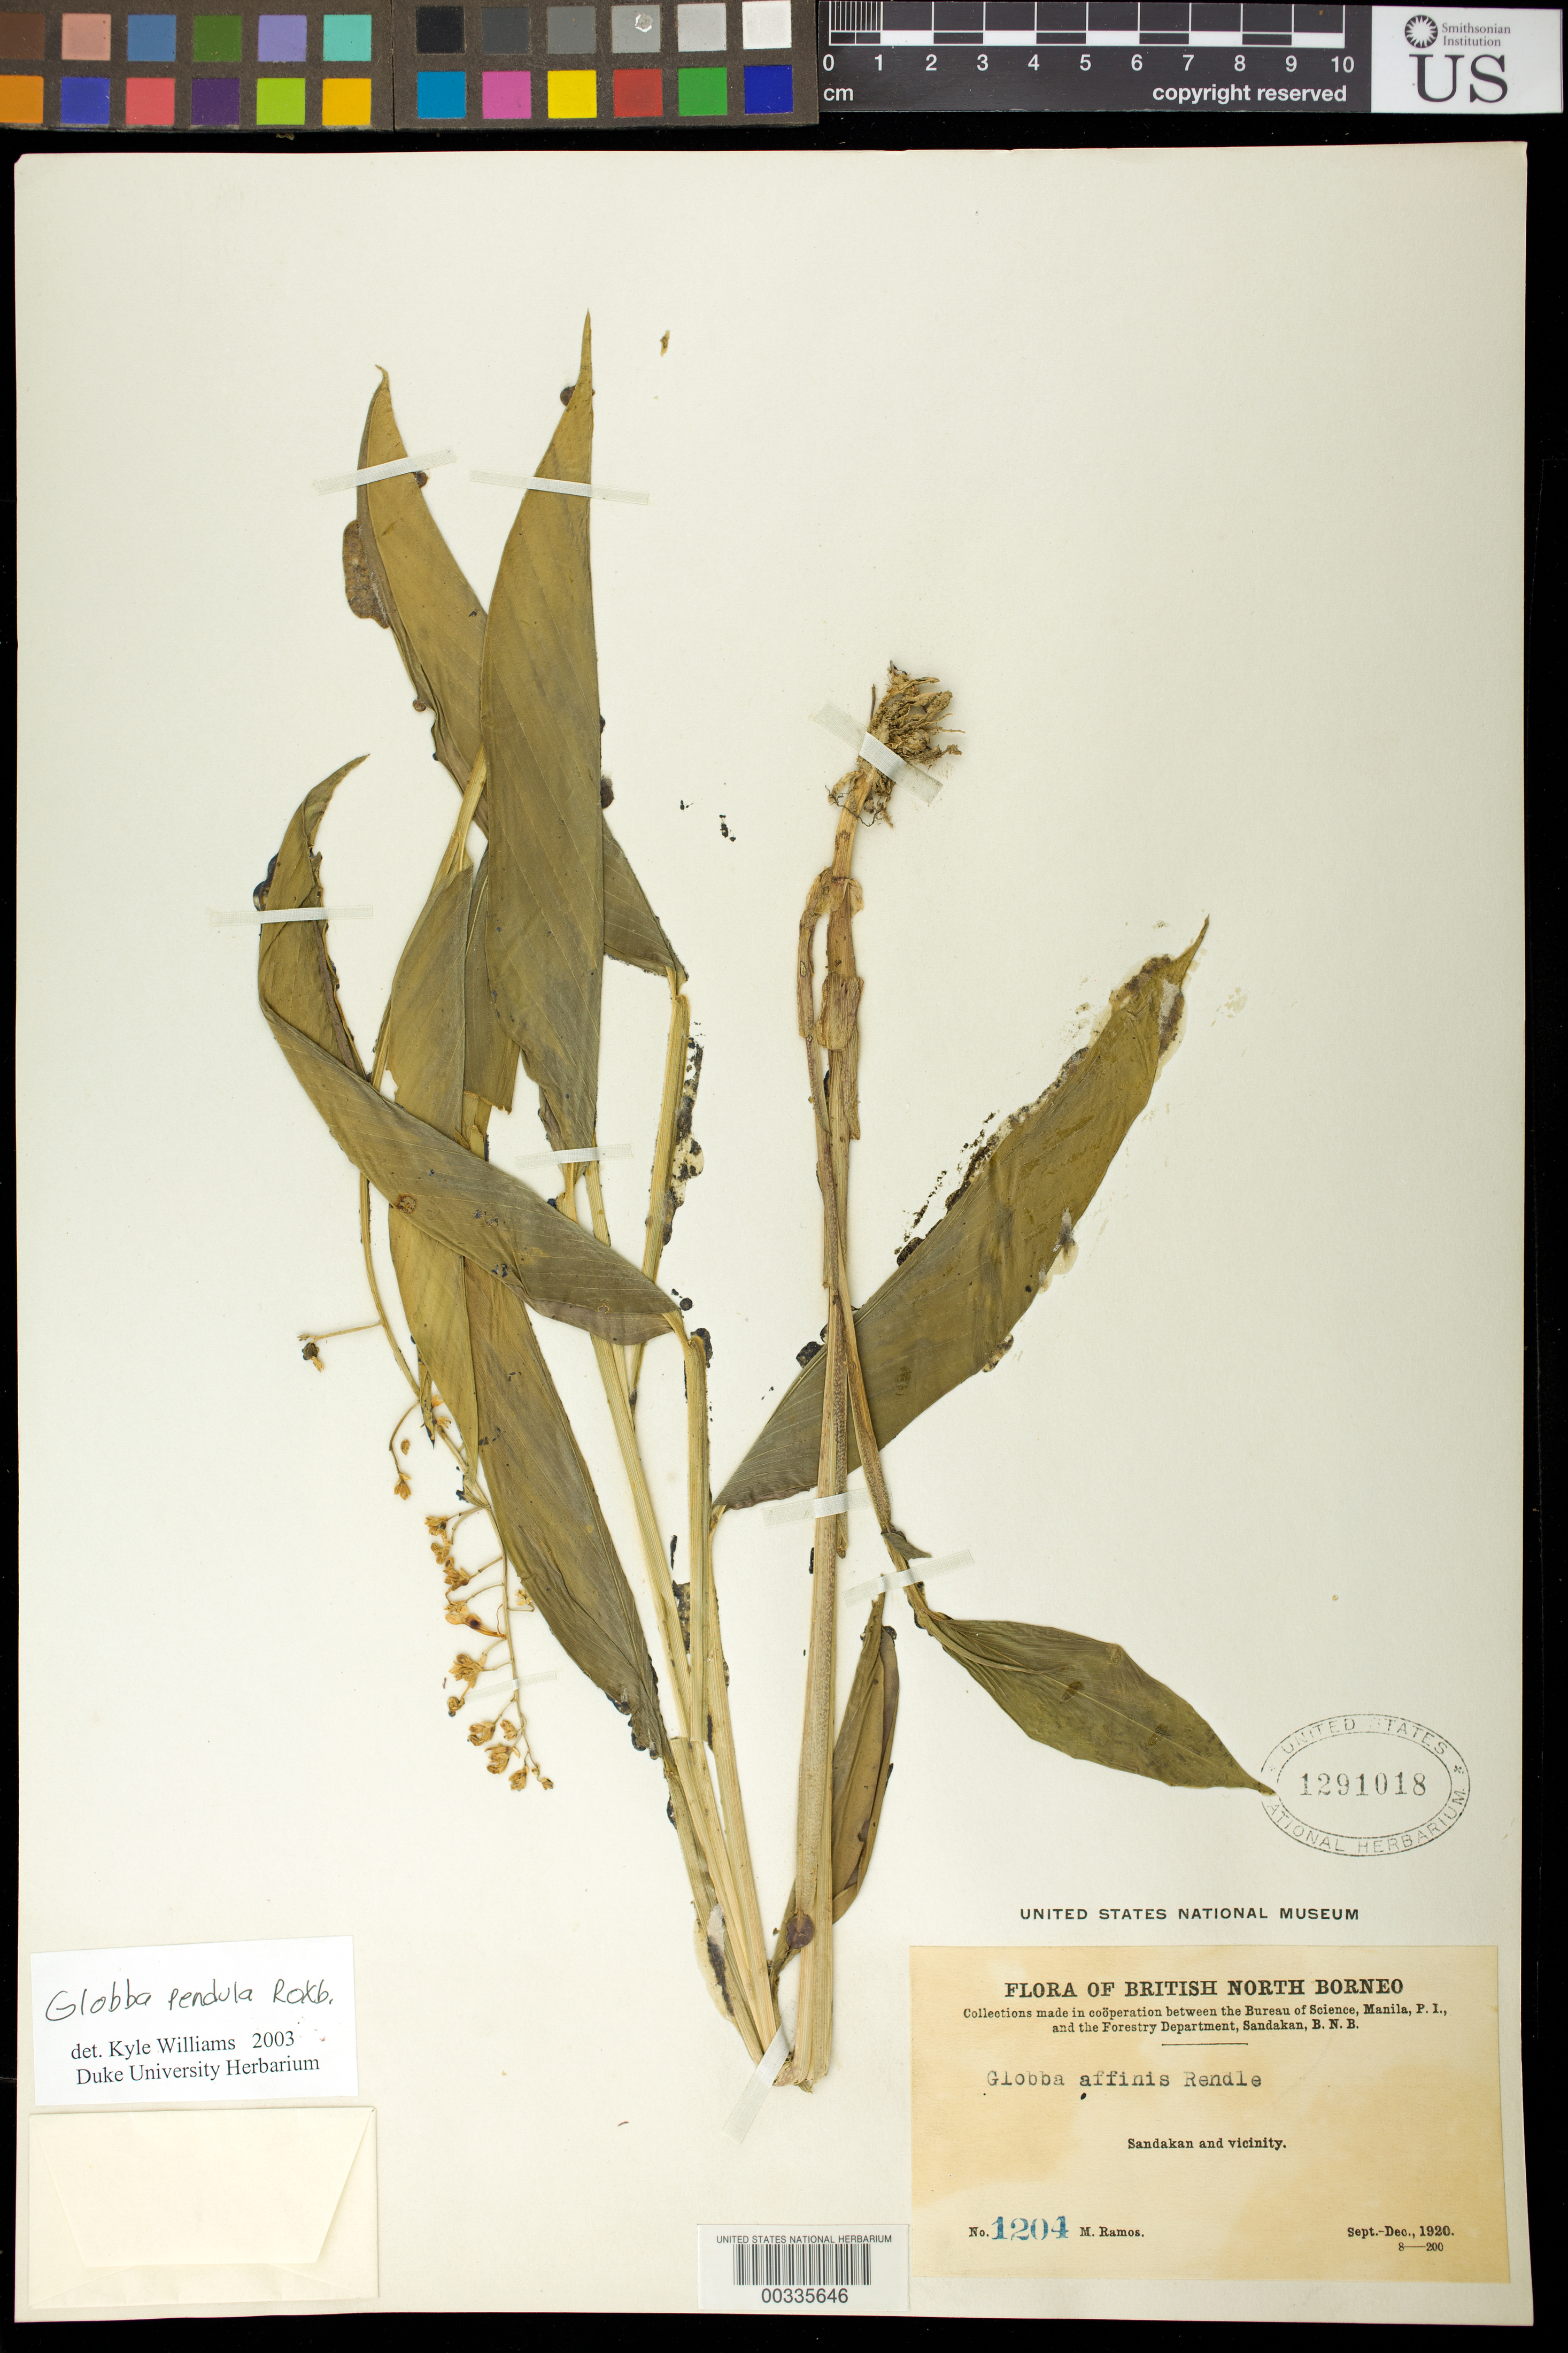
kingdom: Plantae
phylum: Tracheophyta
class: Liliopsida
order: Zingiberales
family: Zingiberaceae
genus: Globba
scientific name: Globba pendula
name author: Roxb.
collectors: M. Ramos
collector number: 1204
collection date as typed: Sep 1920 to -- Dec 1920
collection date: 1920-09/1920-12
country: Malaysia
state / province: Sabah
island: Borneo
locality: Sandakan and vicinity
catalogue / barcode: US 1291018